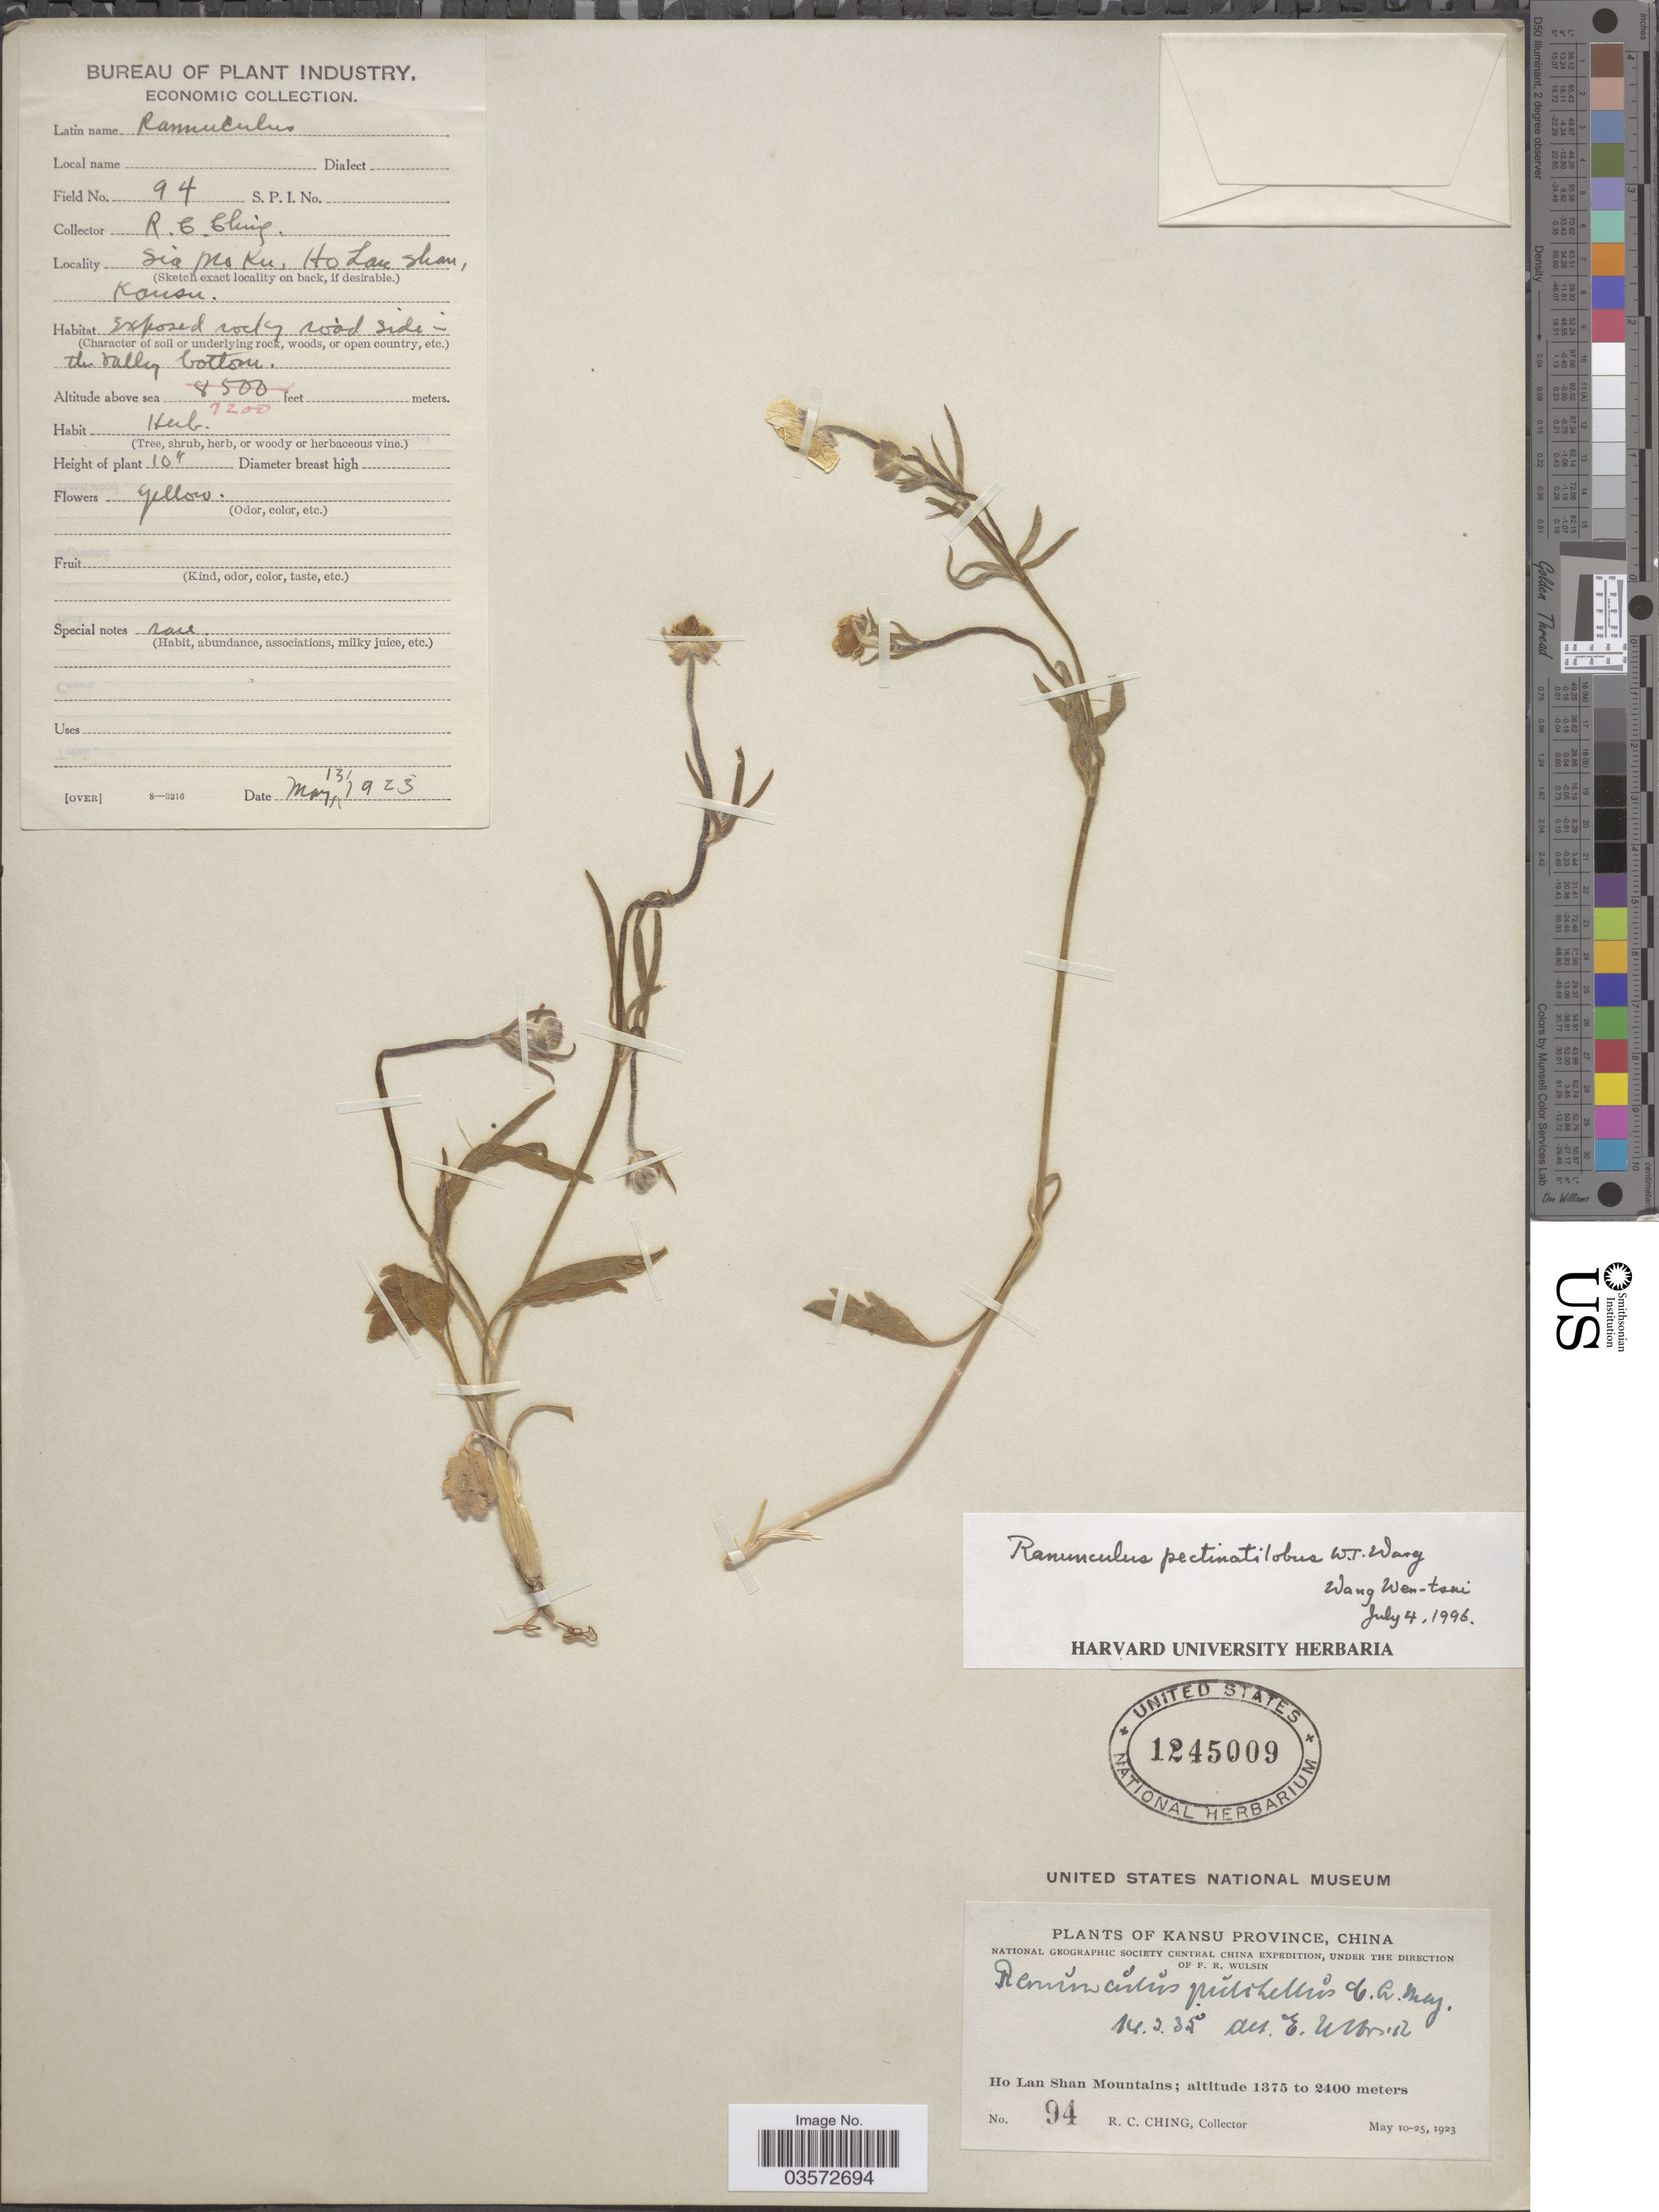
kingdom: Plantae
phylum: Tracheophyta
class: Magnoliopsida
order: Ranunculales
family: Ranunculaceae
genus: Ranunculus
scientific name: Ranunculus pectinatilobus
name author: W.T. Wang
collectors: R. C. Ching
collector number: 94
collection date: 1923-05-13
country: China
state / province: Gansu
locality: Kansu Province. Ho Lan Shan Mountains. Sia Mo Ku, Ho Lan Shan, Kansu.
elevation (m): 2195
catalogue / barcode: US 1245009